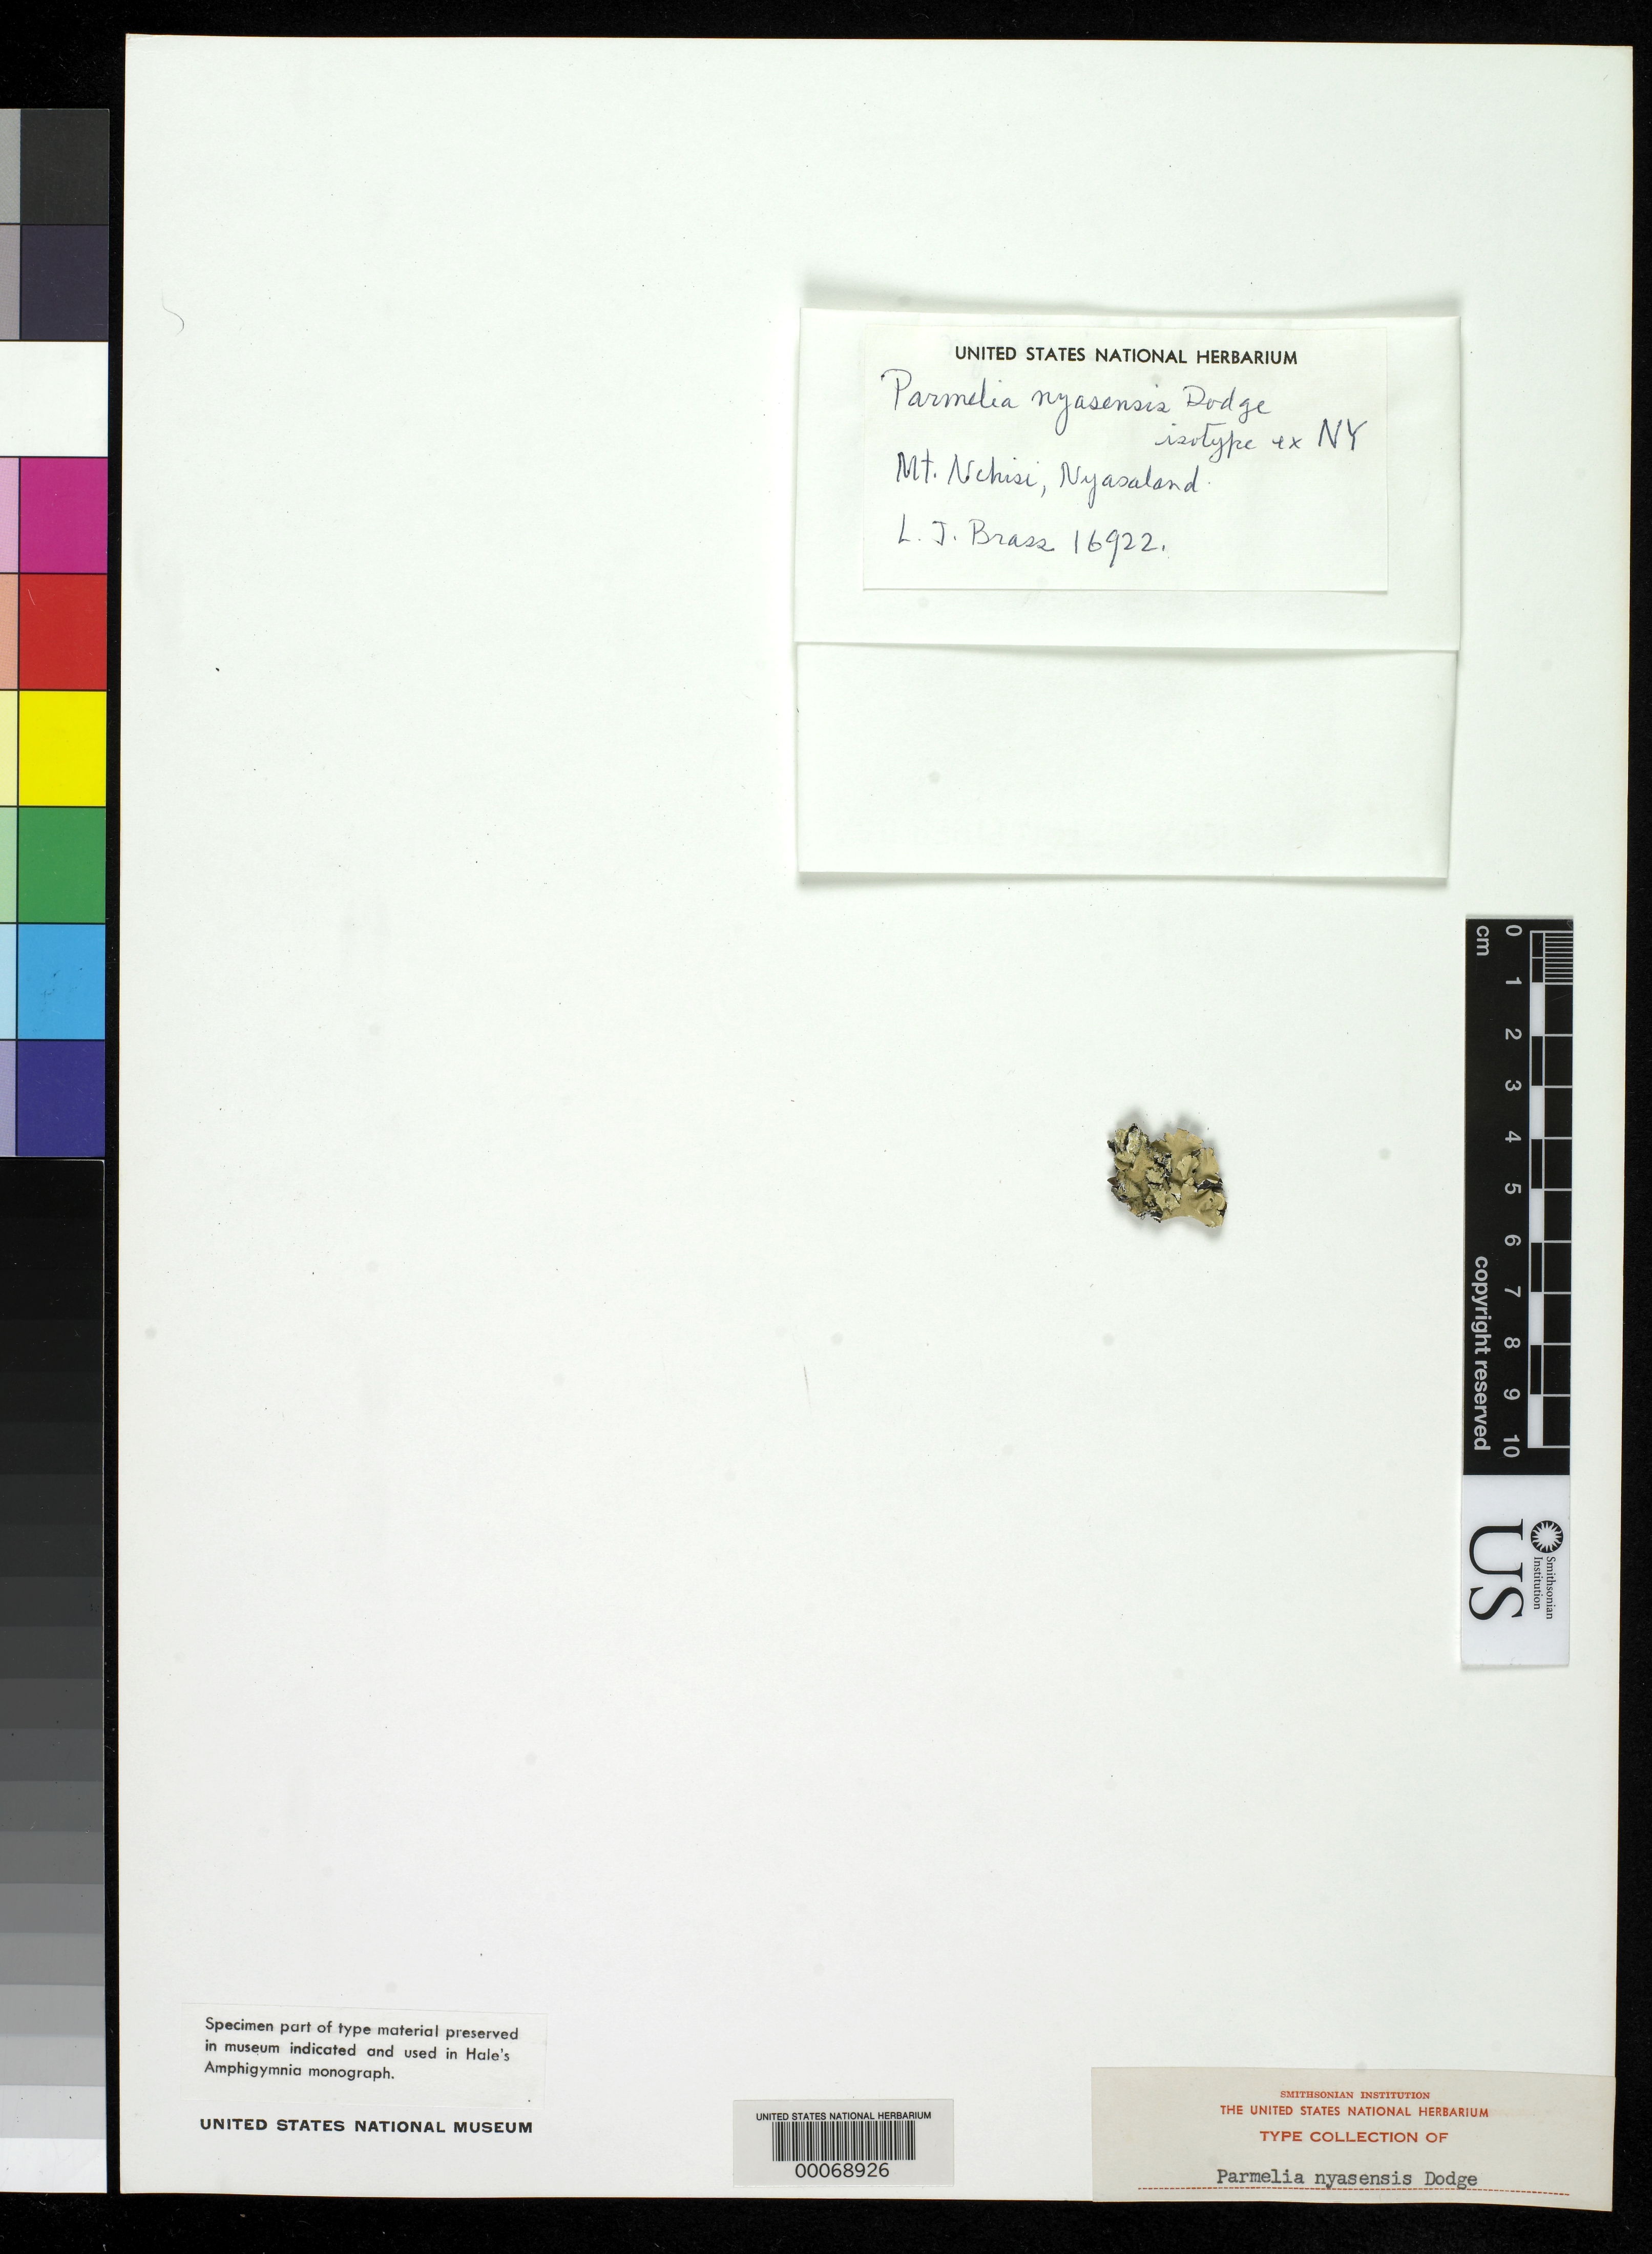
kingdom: Fungi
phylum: Ascomycota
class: Lecanoromycetes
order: Lecanorales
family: Parmeliaceae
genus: Parmelia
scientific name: Parmelia nyasensis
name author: C.W. Dodge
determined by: Medeiros, Ian D., Peter Buck Postdoctoral Fellow (US), Smithsonian Institution - National Museum of Natural History (UNITED STATES)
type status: Clastotype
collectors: L. J. Brass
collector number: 16922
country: Malawi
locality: Mt. Nchisi.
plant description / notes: Holofrag (NY) written on specimen envelope